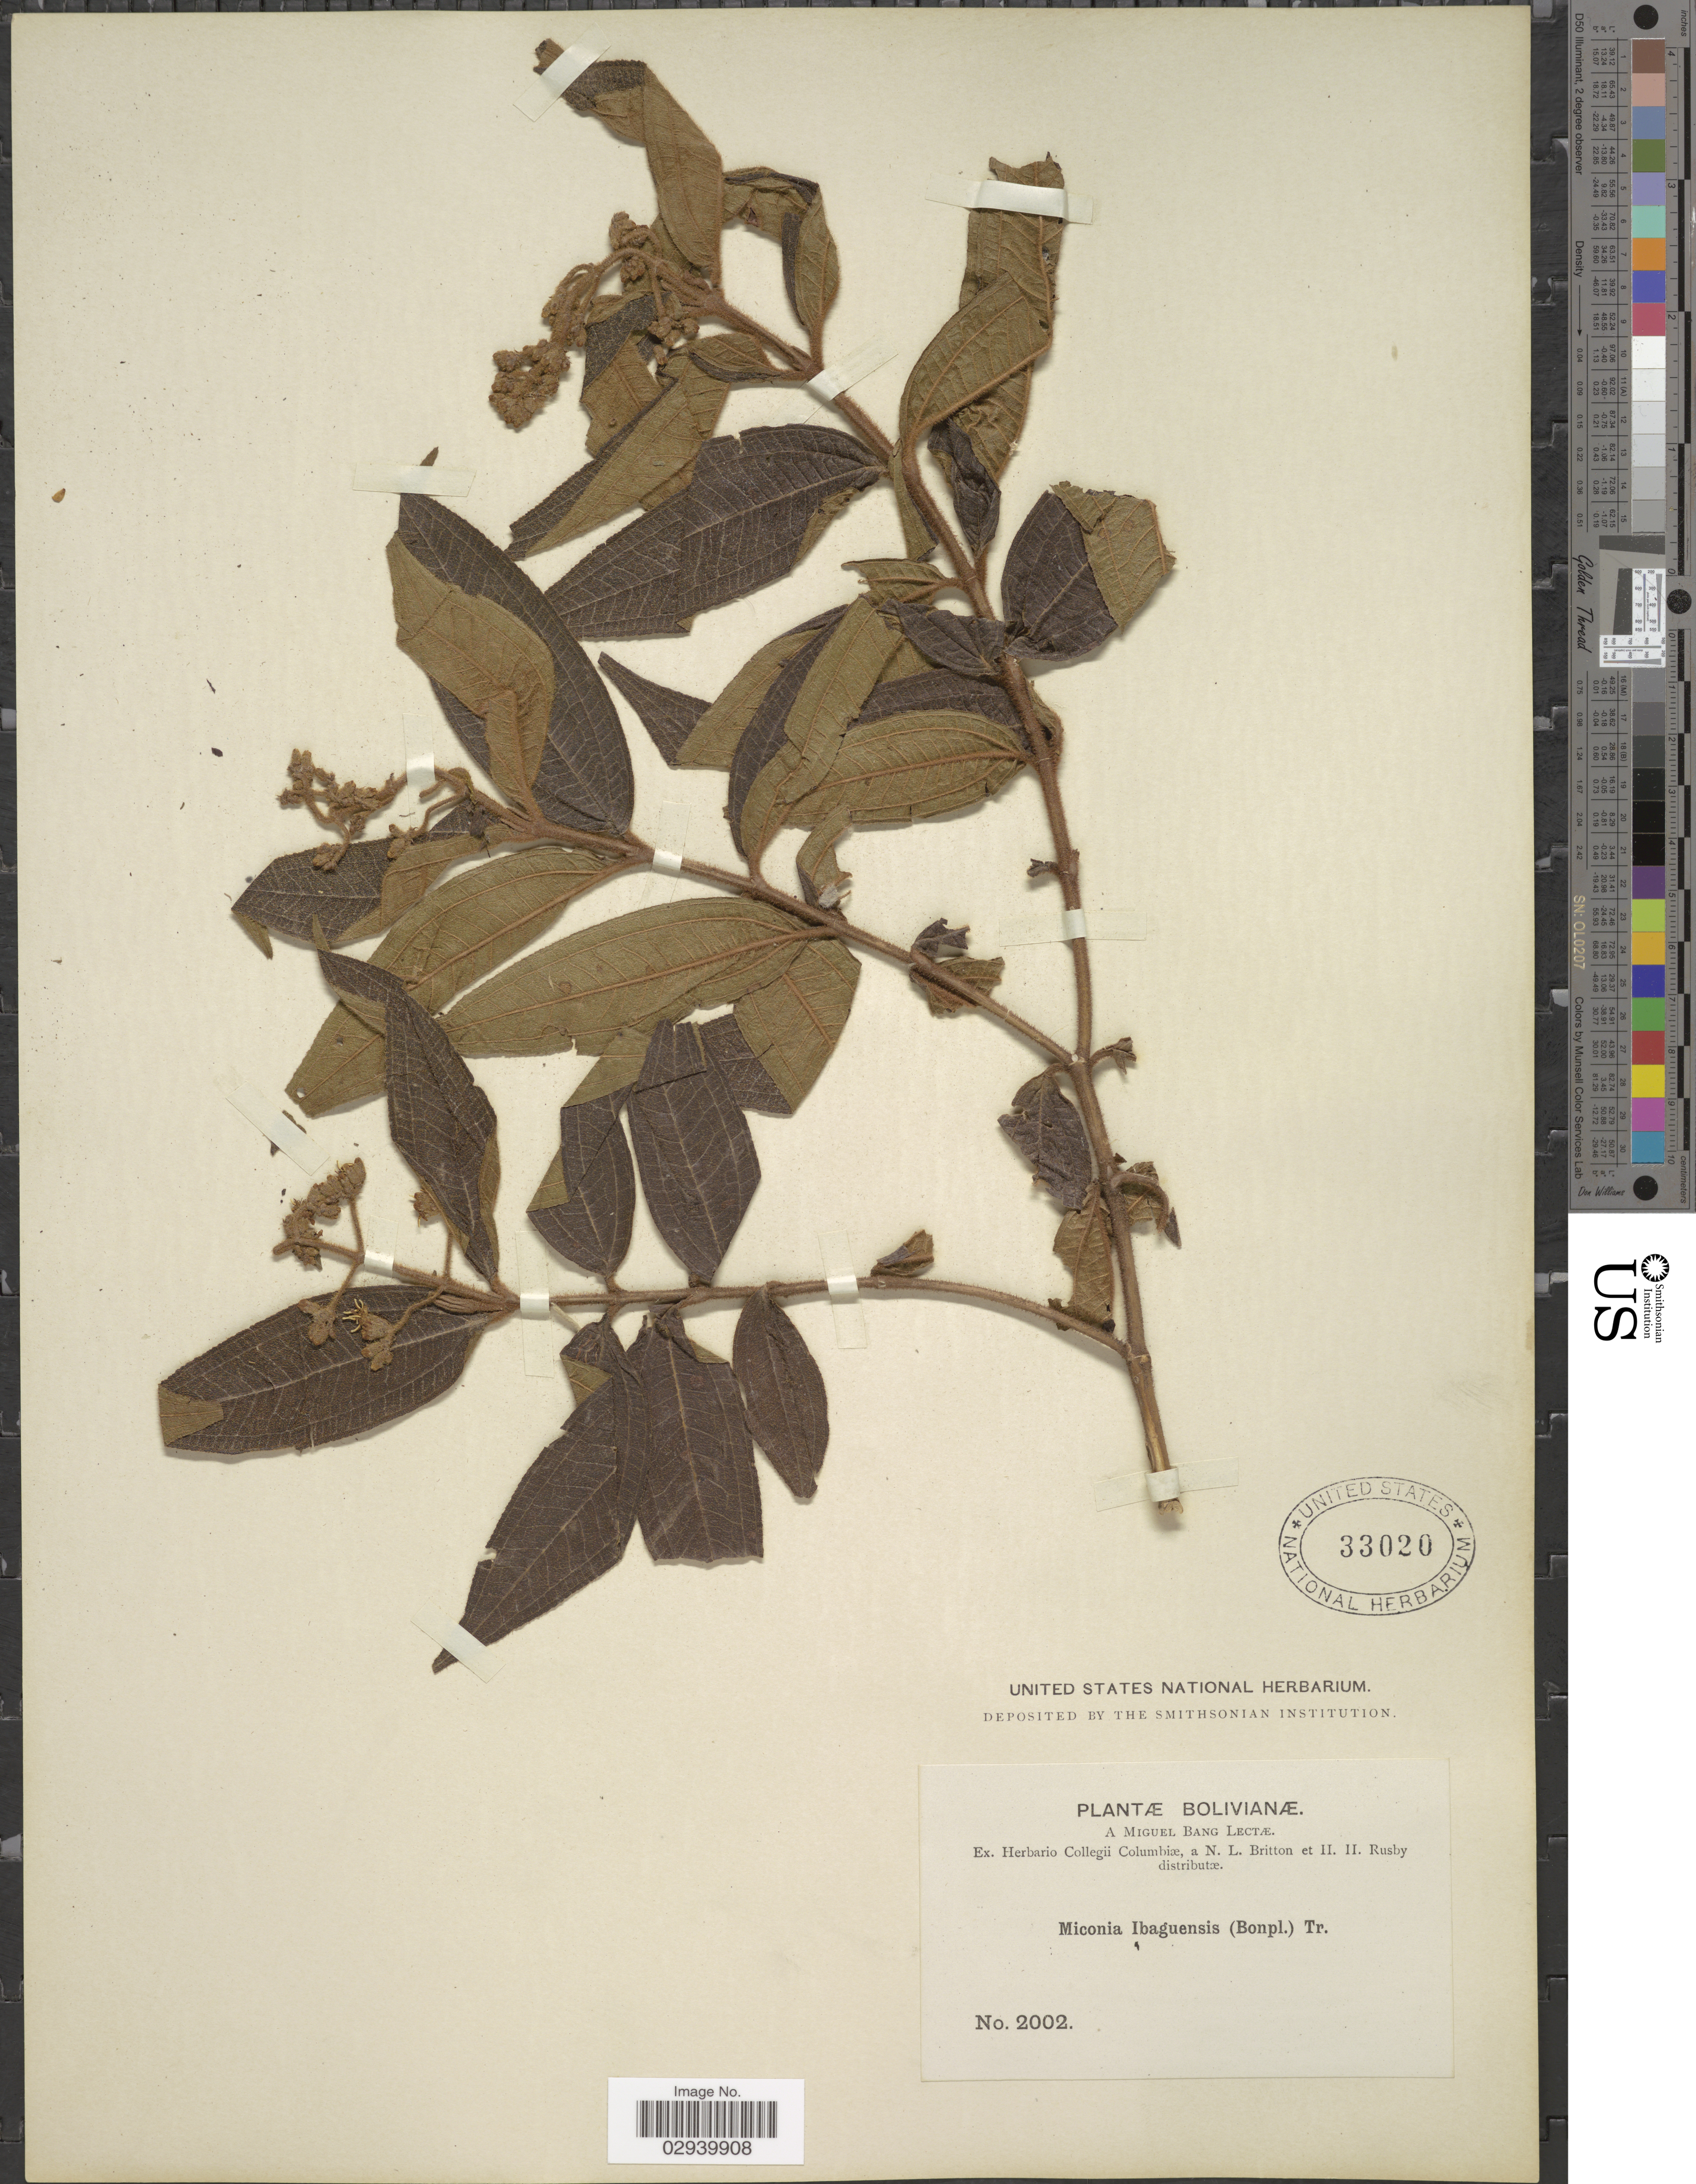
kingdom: Plantae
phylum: Tracheophyta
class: Magnoliopsida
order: Myrtales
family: Melastomataceae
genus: Miconia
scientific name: Miconia ibaguensis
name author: (Bonpl.) Triana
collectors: M. Bang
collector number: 2002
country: Bolivia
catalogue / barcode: US 33020